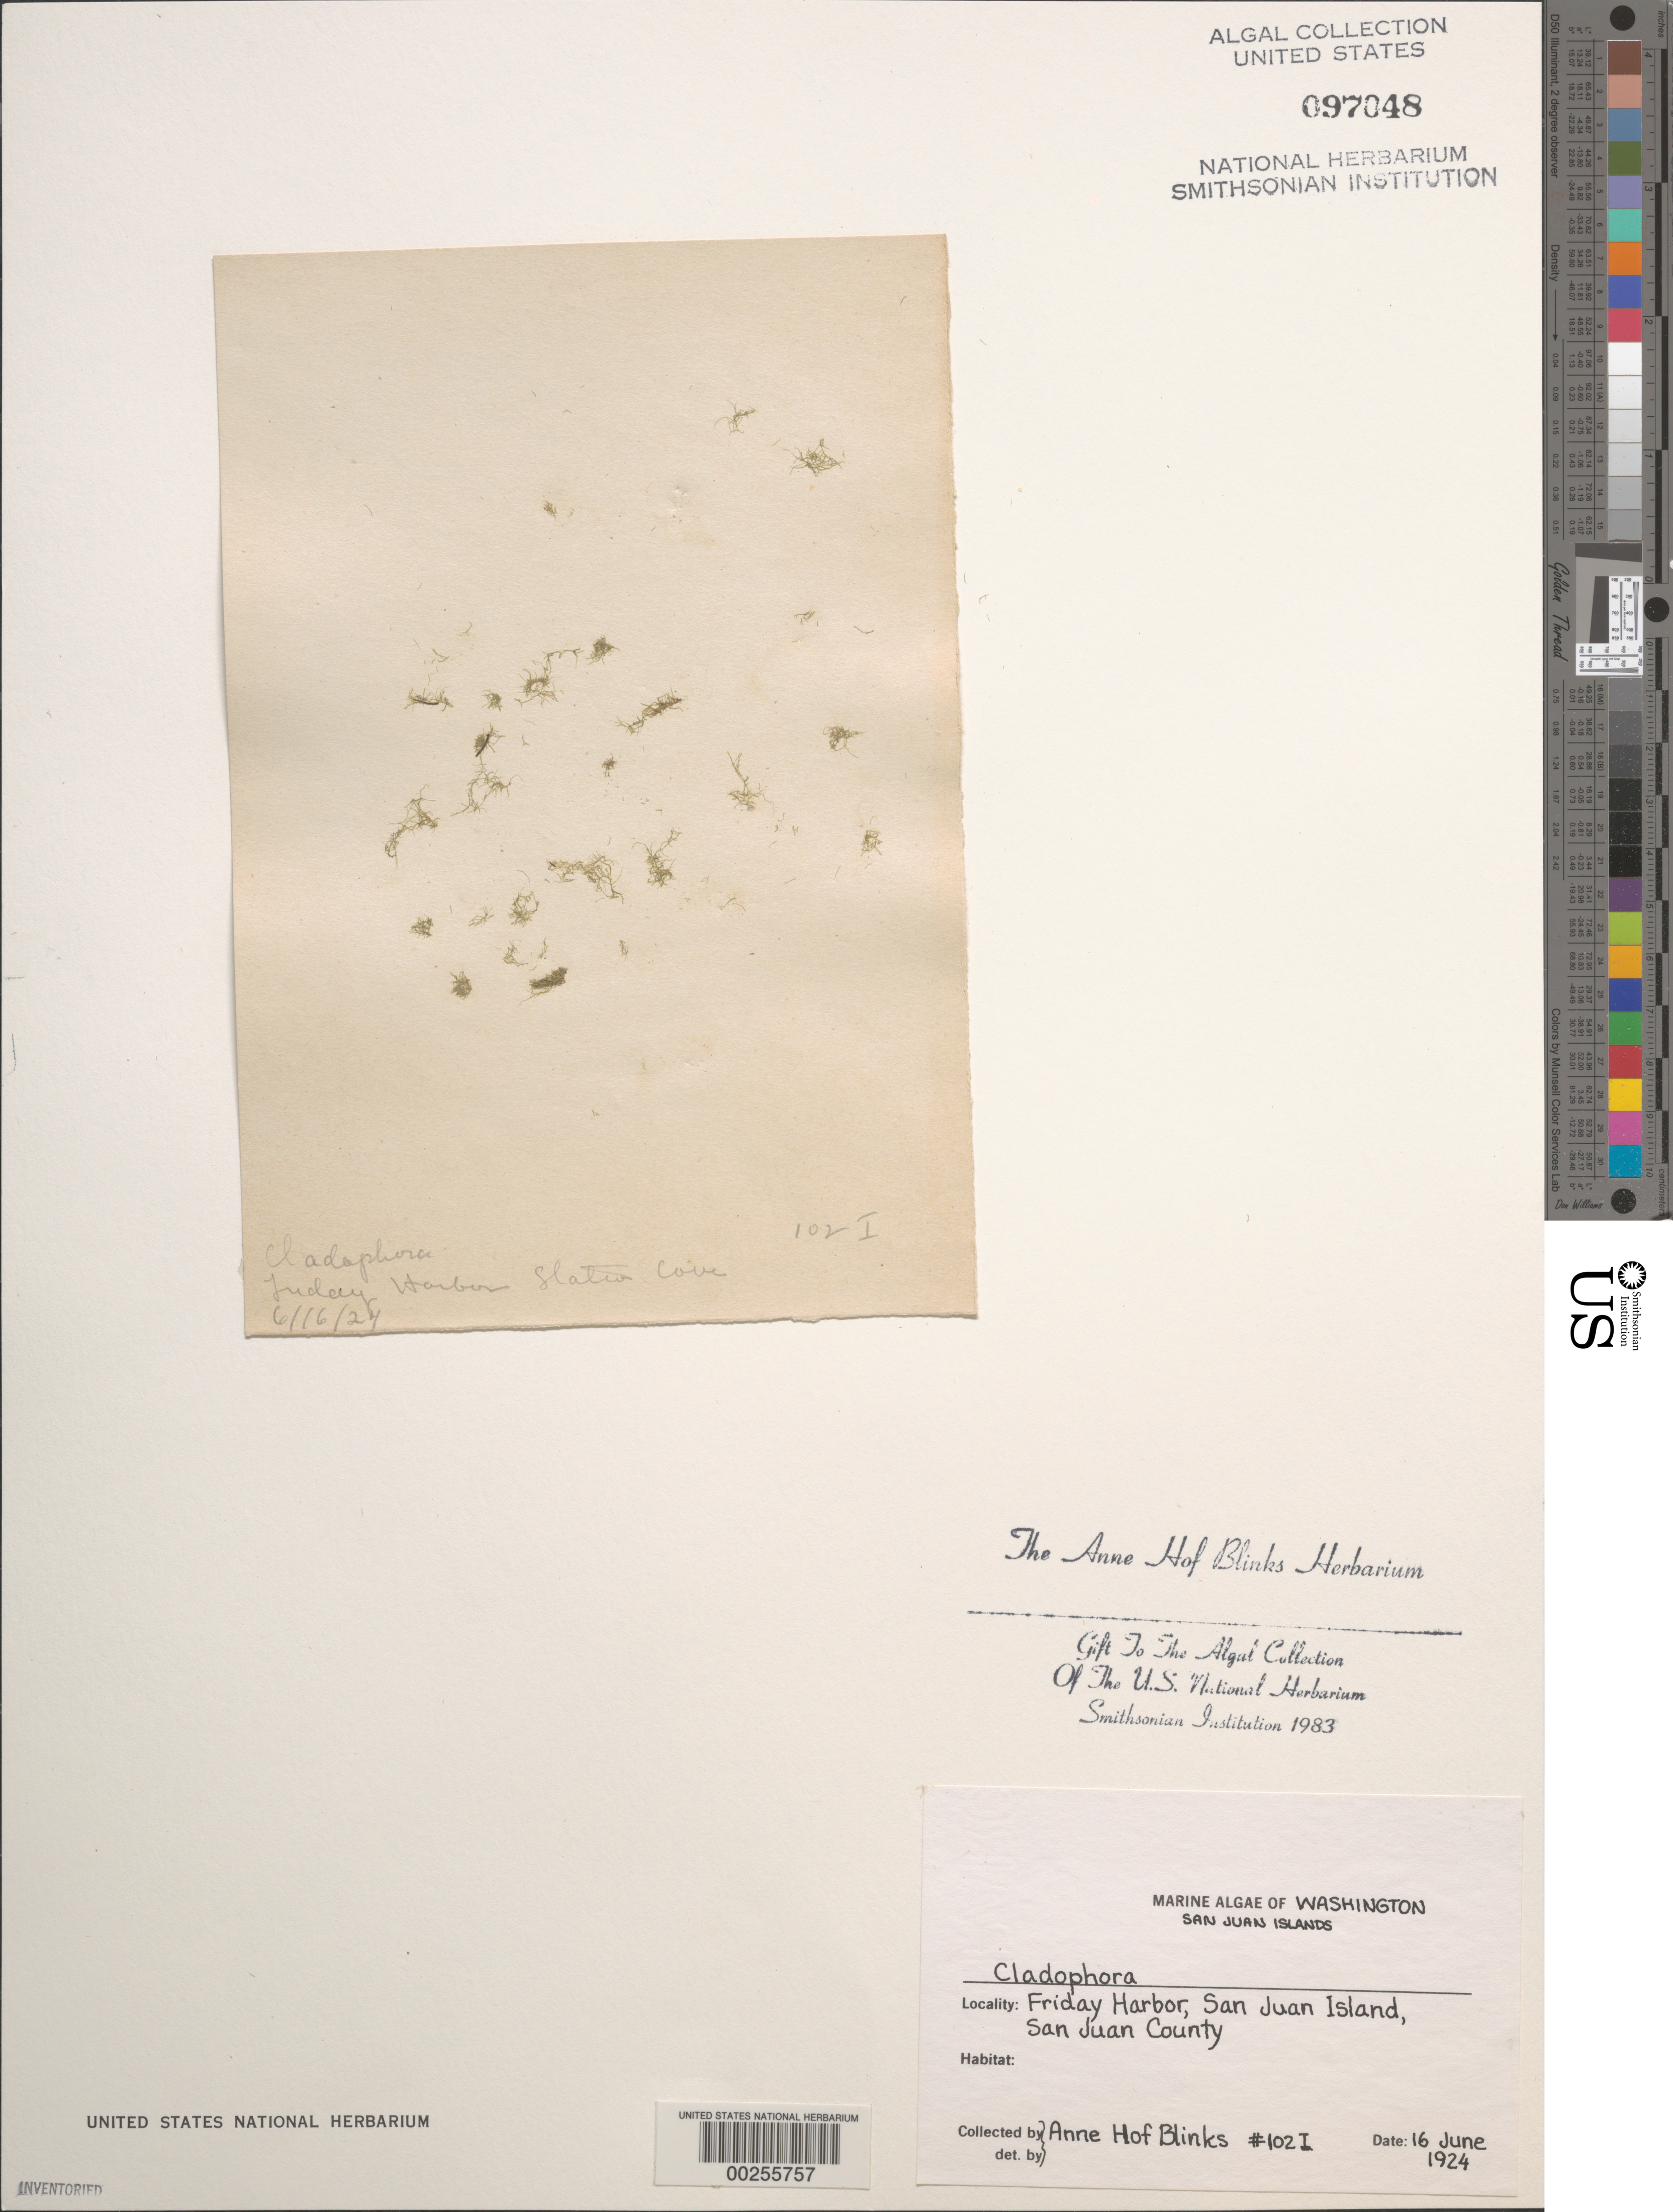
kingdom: Plantae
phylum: Chlorophyta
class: Ulvophyceae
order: Cladophorales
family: Cladophoraceae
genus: Cladophora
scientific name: Cladophora sp.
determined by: Blinks, Anne Hof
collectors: A. Blinks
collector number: AHB 102i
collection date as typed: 16 Jun 1924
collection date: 1924-06-16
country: United States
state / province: Washington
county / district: San Juan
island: San Juan Island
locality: Friday Harbor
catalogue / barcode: US 97048